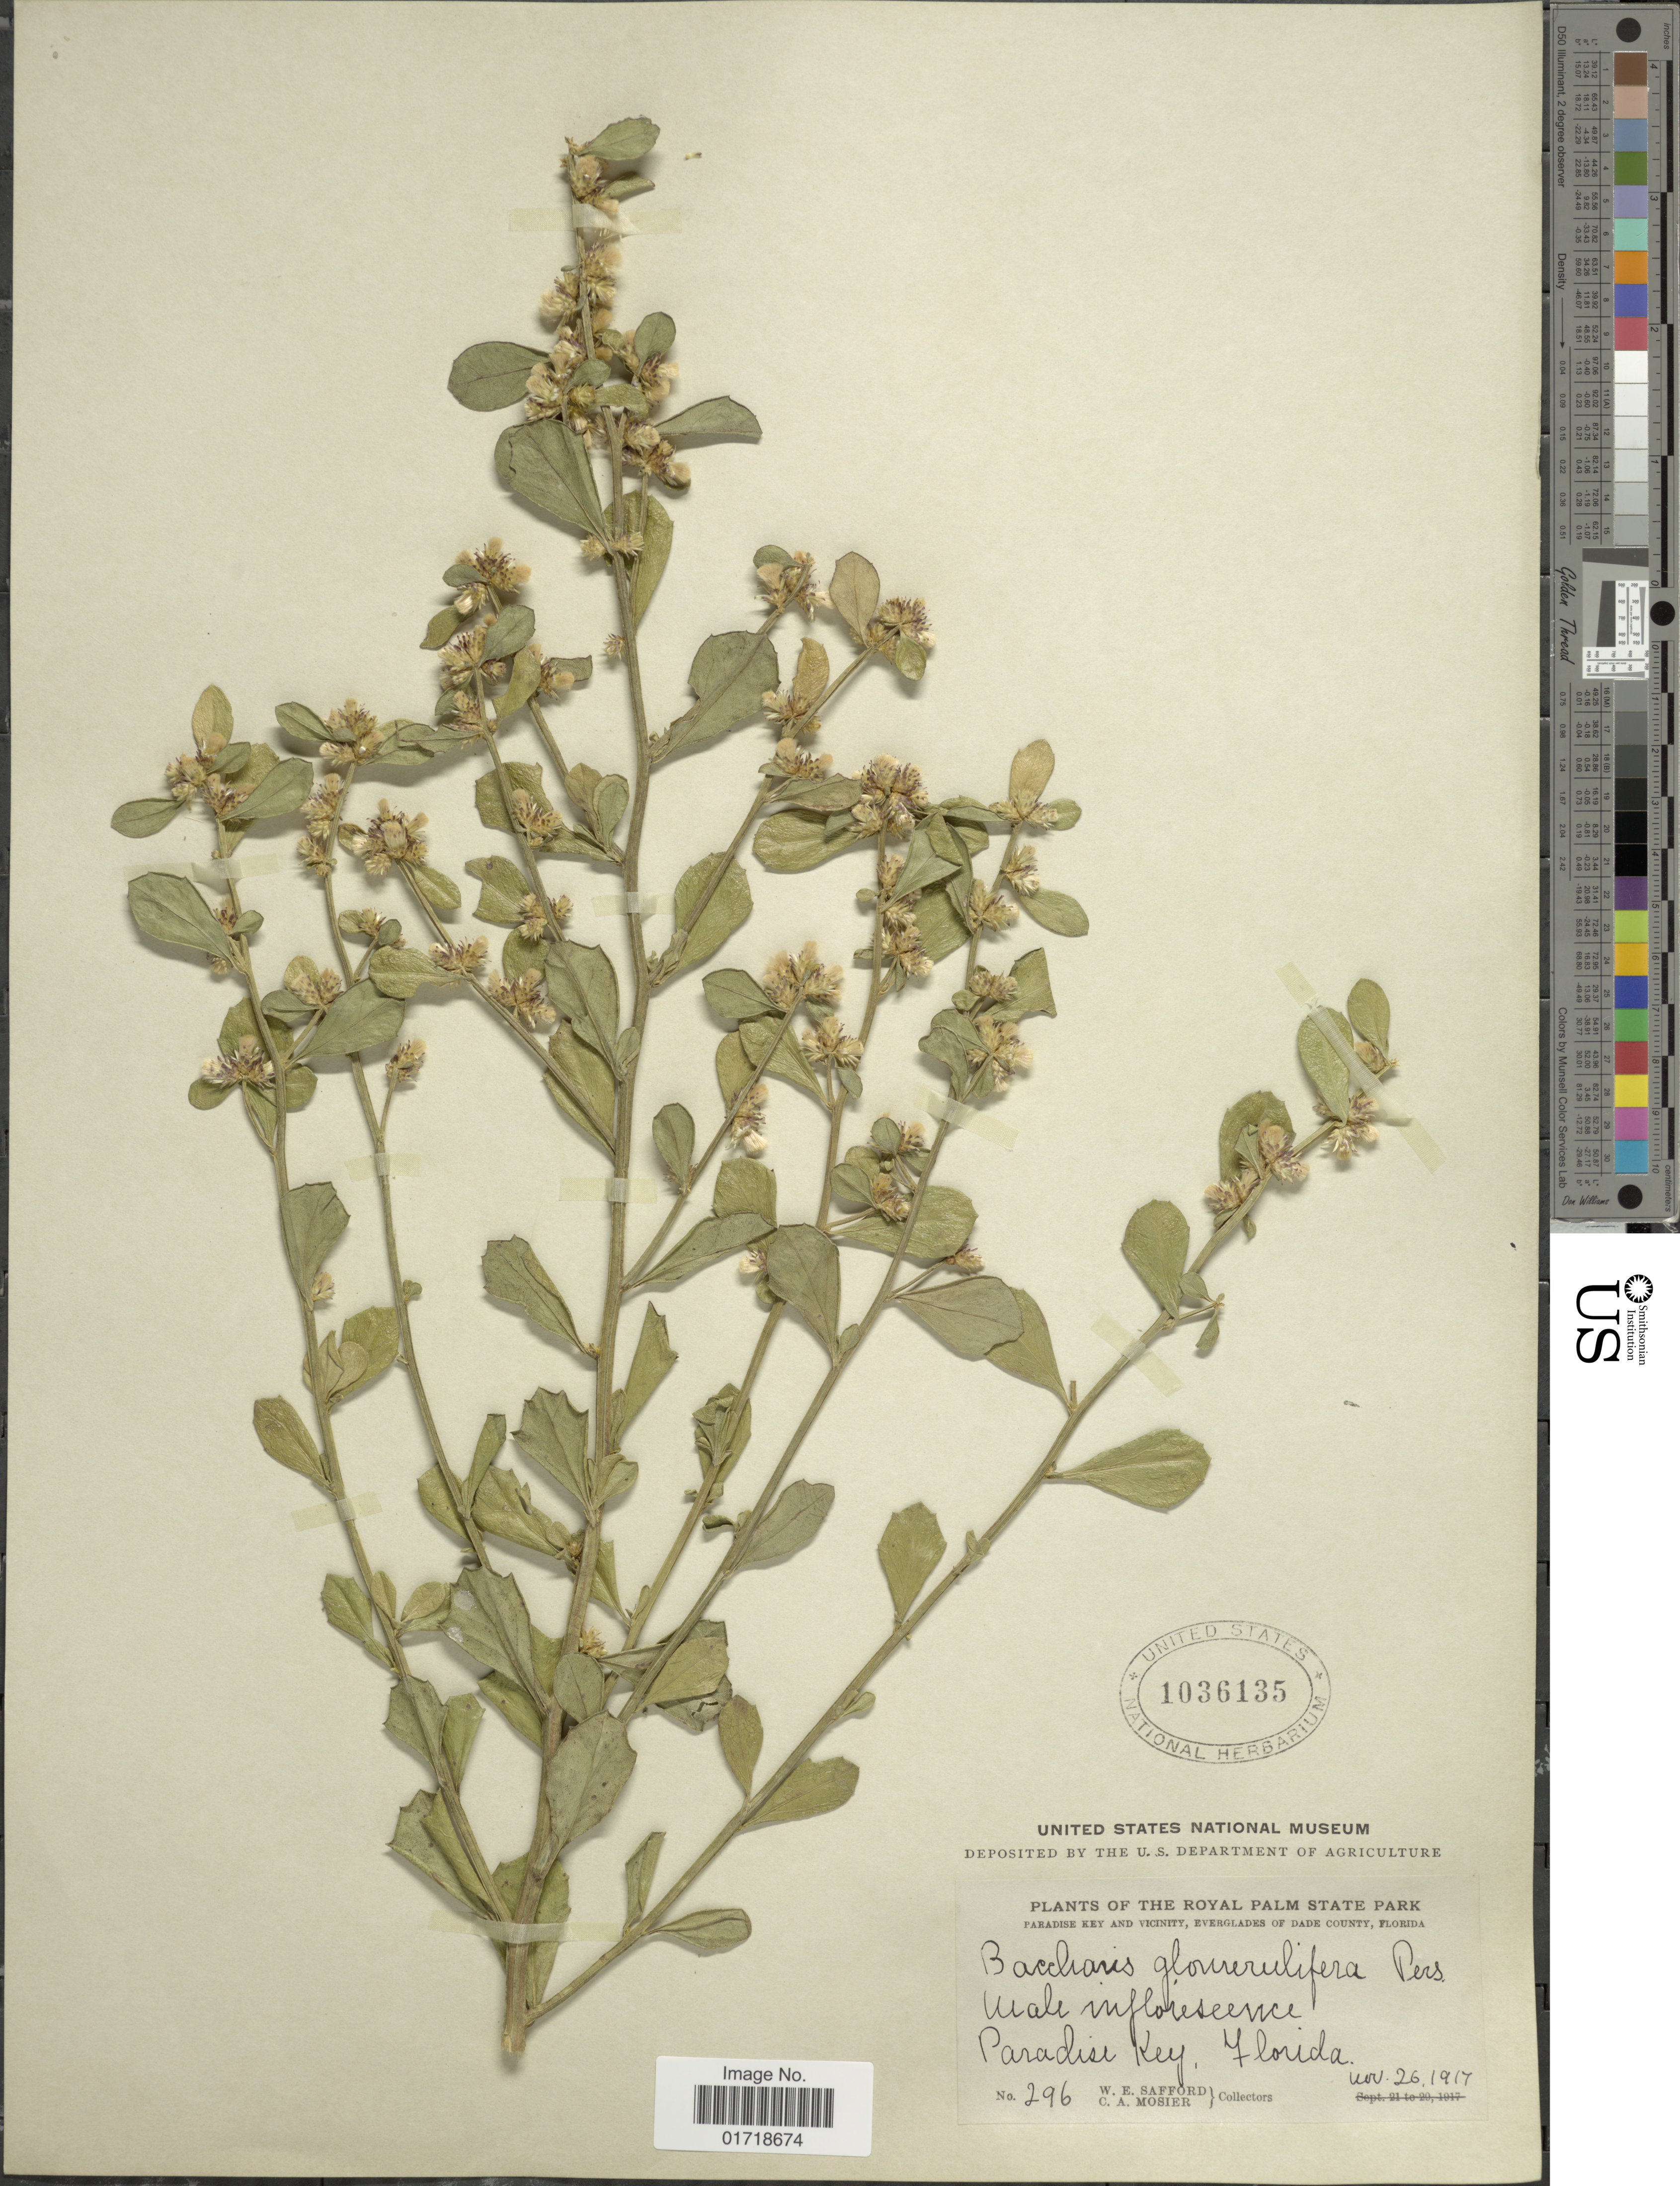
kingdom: Plantae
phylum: Tracheophyta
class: Magnoliopsida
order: Asterales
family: Asteraceae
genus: Baccharis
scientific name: Baccharis glomeruliflora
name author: Pers.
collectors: W. E. Safford & C. A. Mosier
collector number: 296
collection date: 1917-11-26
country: United States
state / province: Florida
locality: The Royal Palm State Park, Paradise key and vicinity, everglades of Dade county.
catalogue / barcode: US 1036135